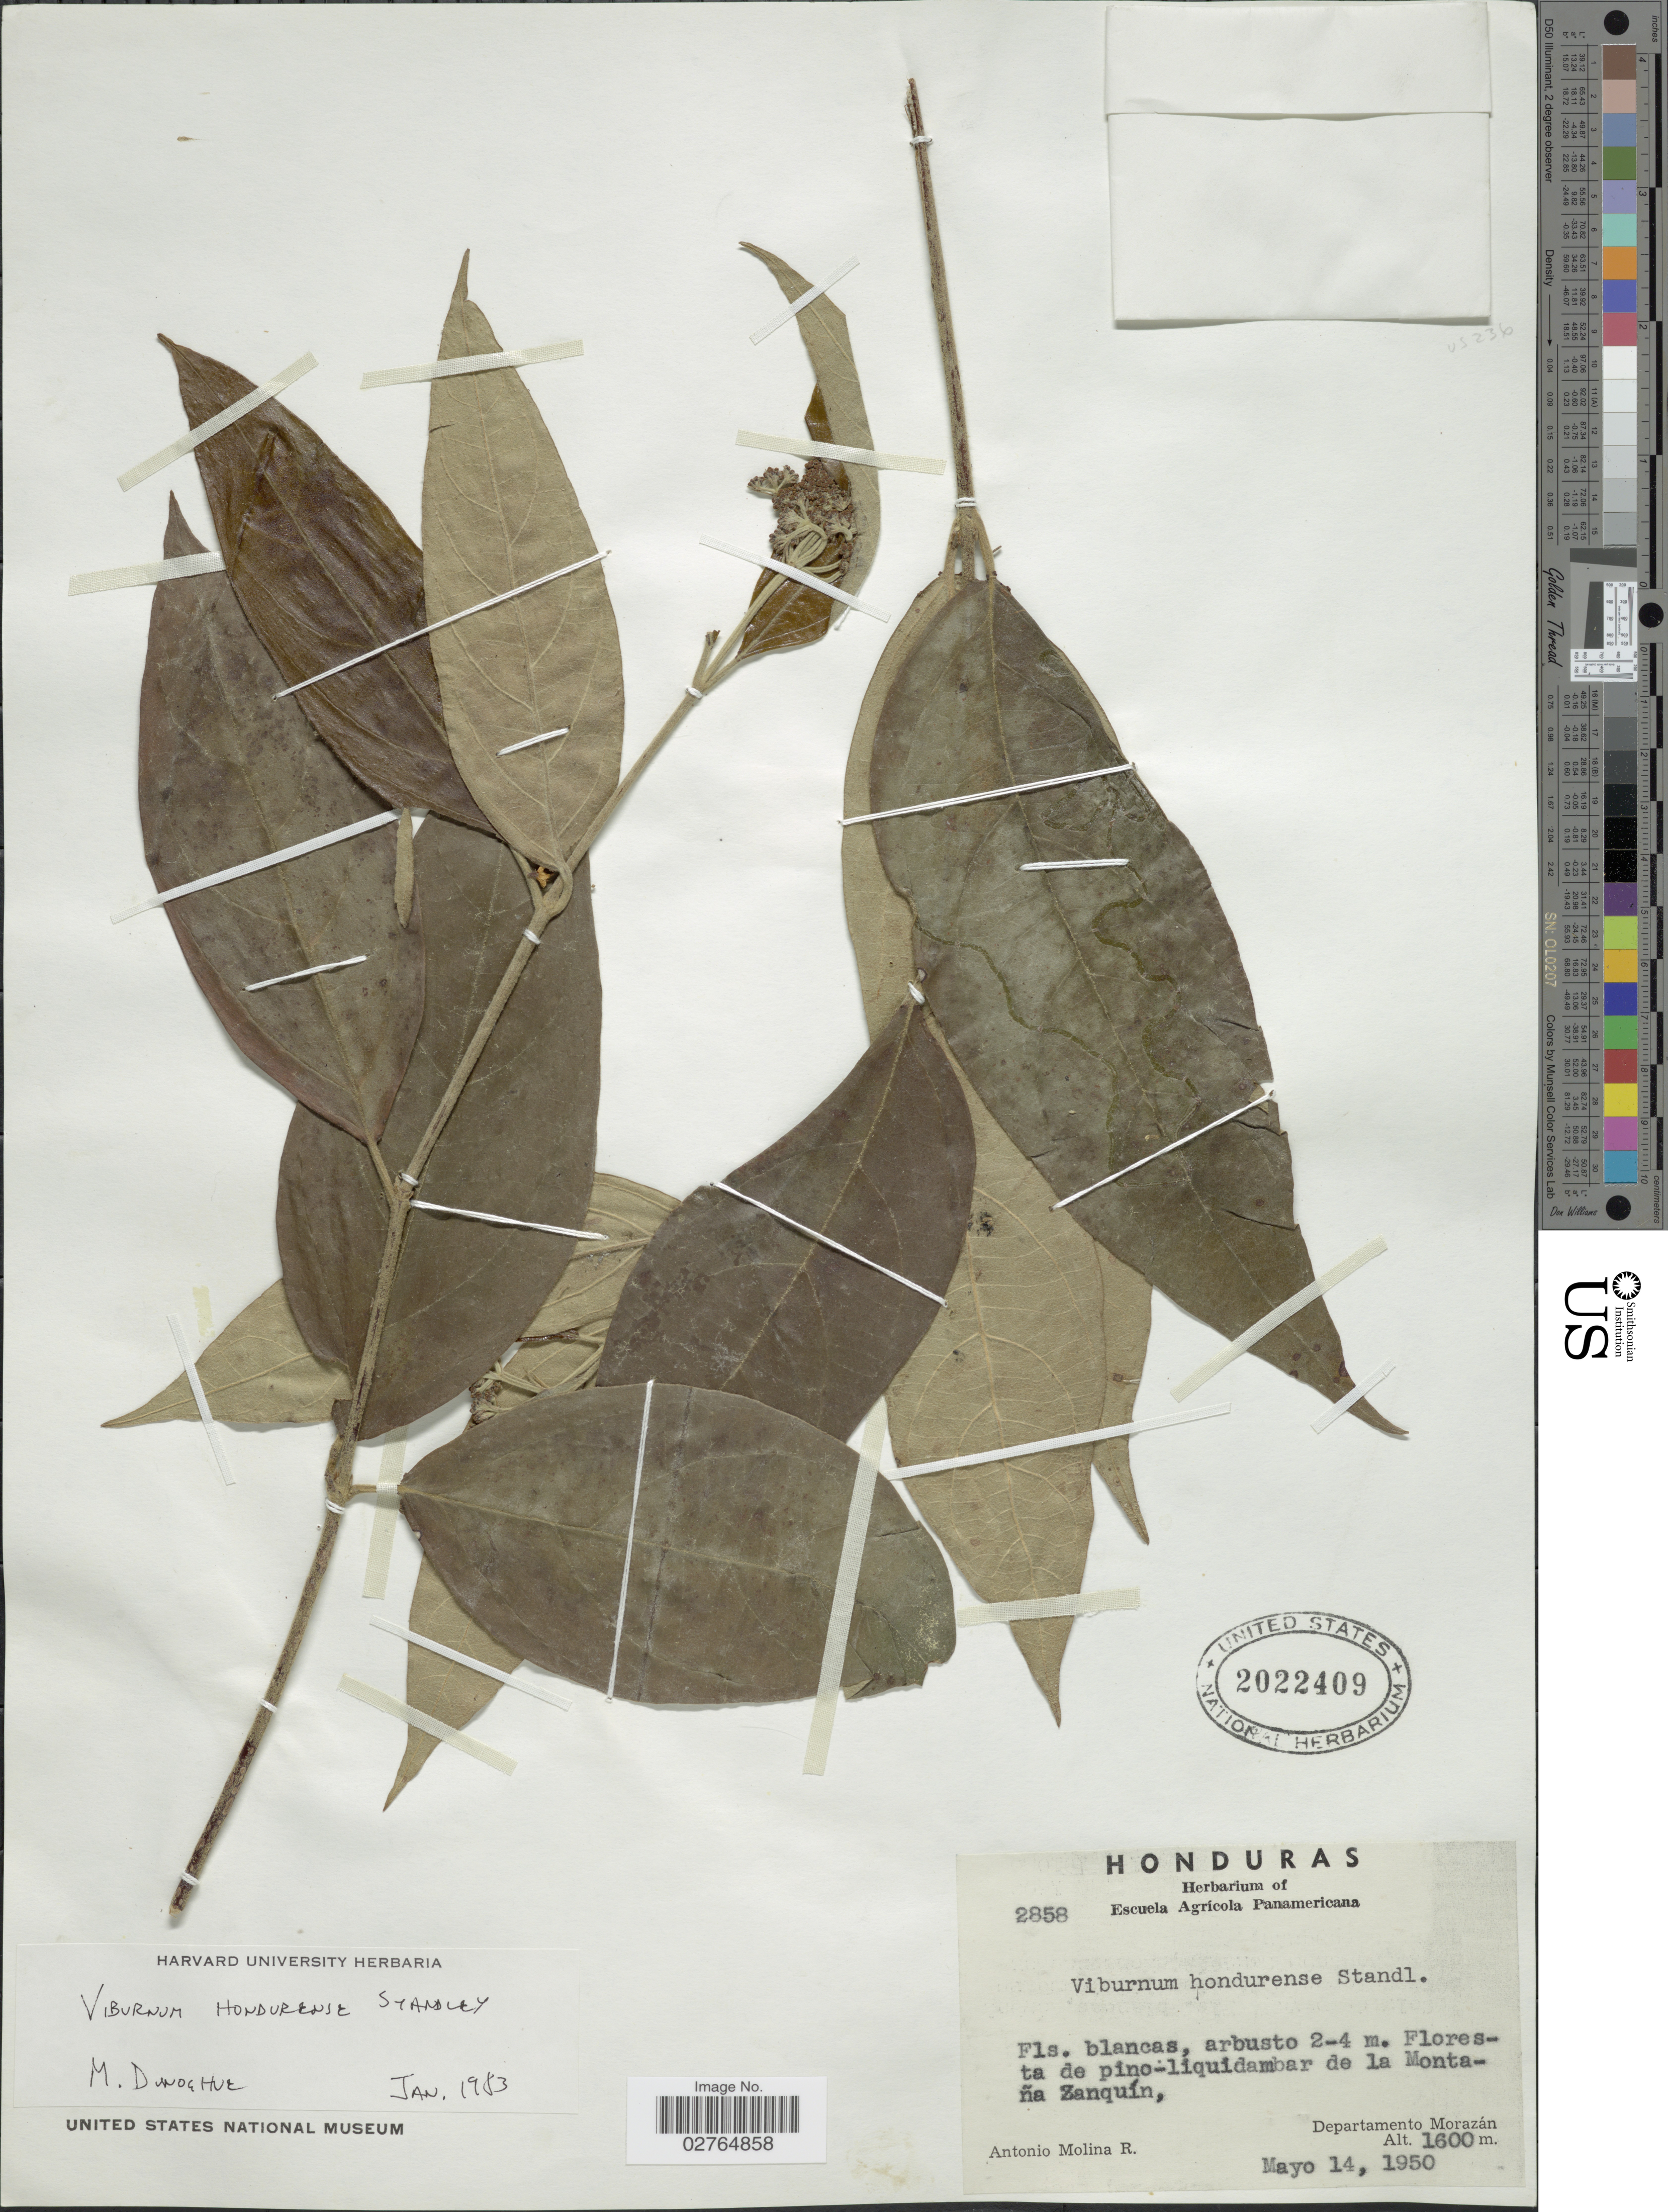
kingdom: Plantae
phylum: Tracheophyta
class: Magnoliopsida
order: Dipsacales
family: Viburnaceae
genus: Viburnum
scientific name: Viburnum hondurense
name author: Standl.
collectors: A. Molina R.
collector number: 2858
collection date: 1950-05-14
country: Honduras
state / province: Fco. Morazán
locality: Floresta de pino-liquidambar de la Montaña Zanquín, Departamento Morazán.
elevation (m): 1600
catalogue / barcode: US 2022409